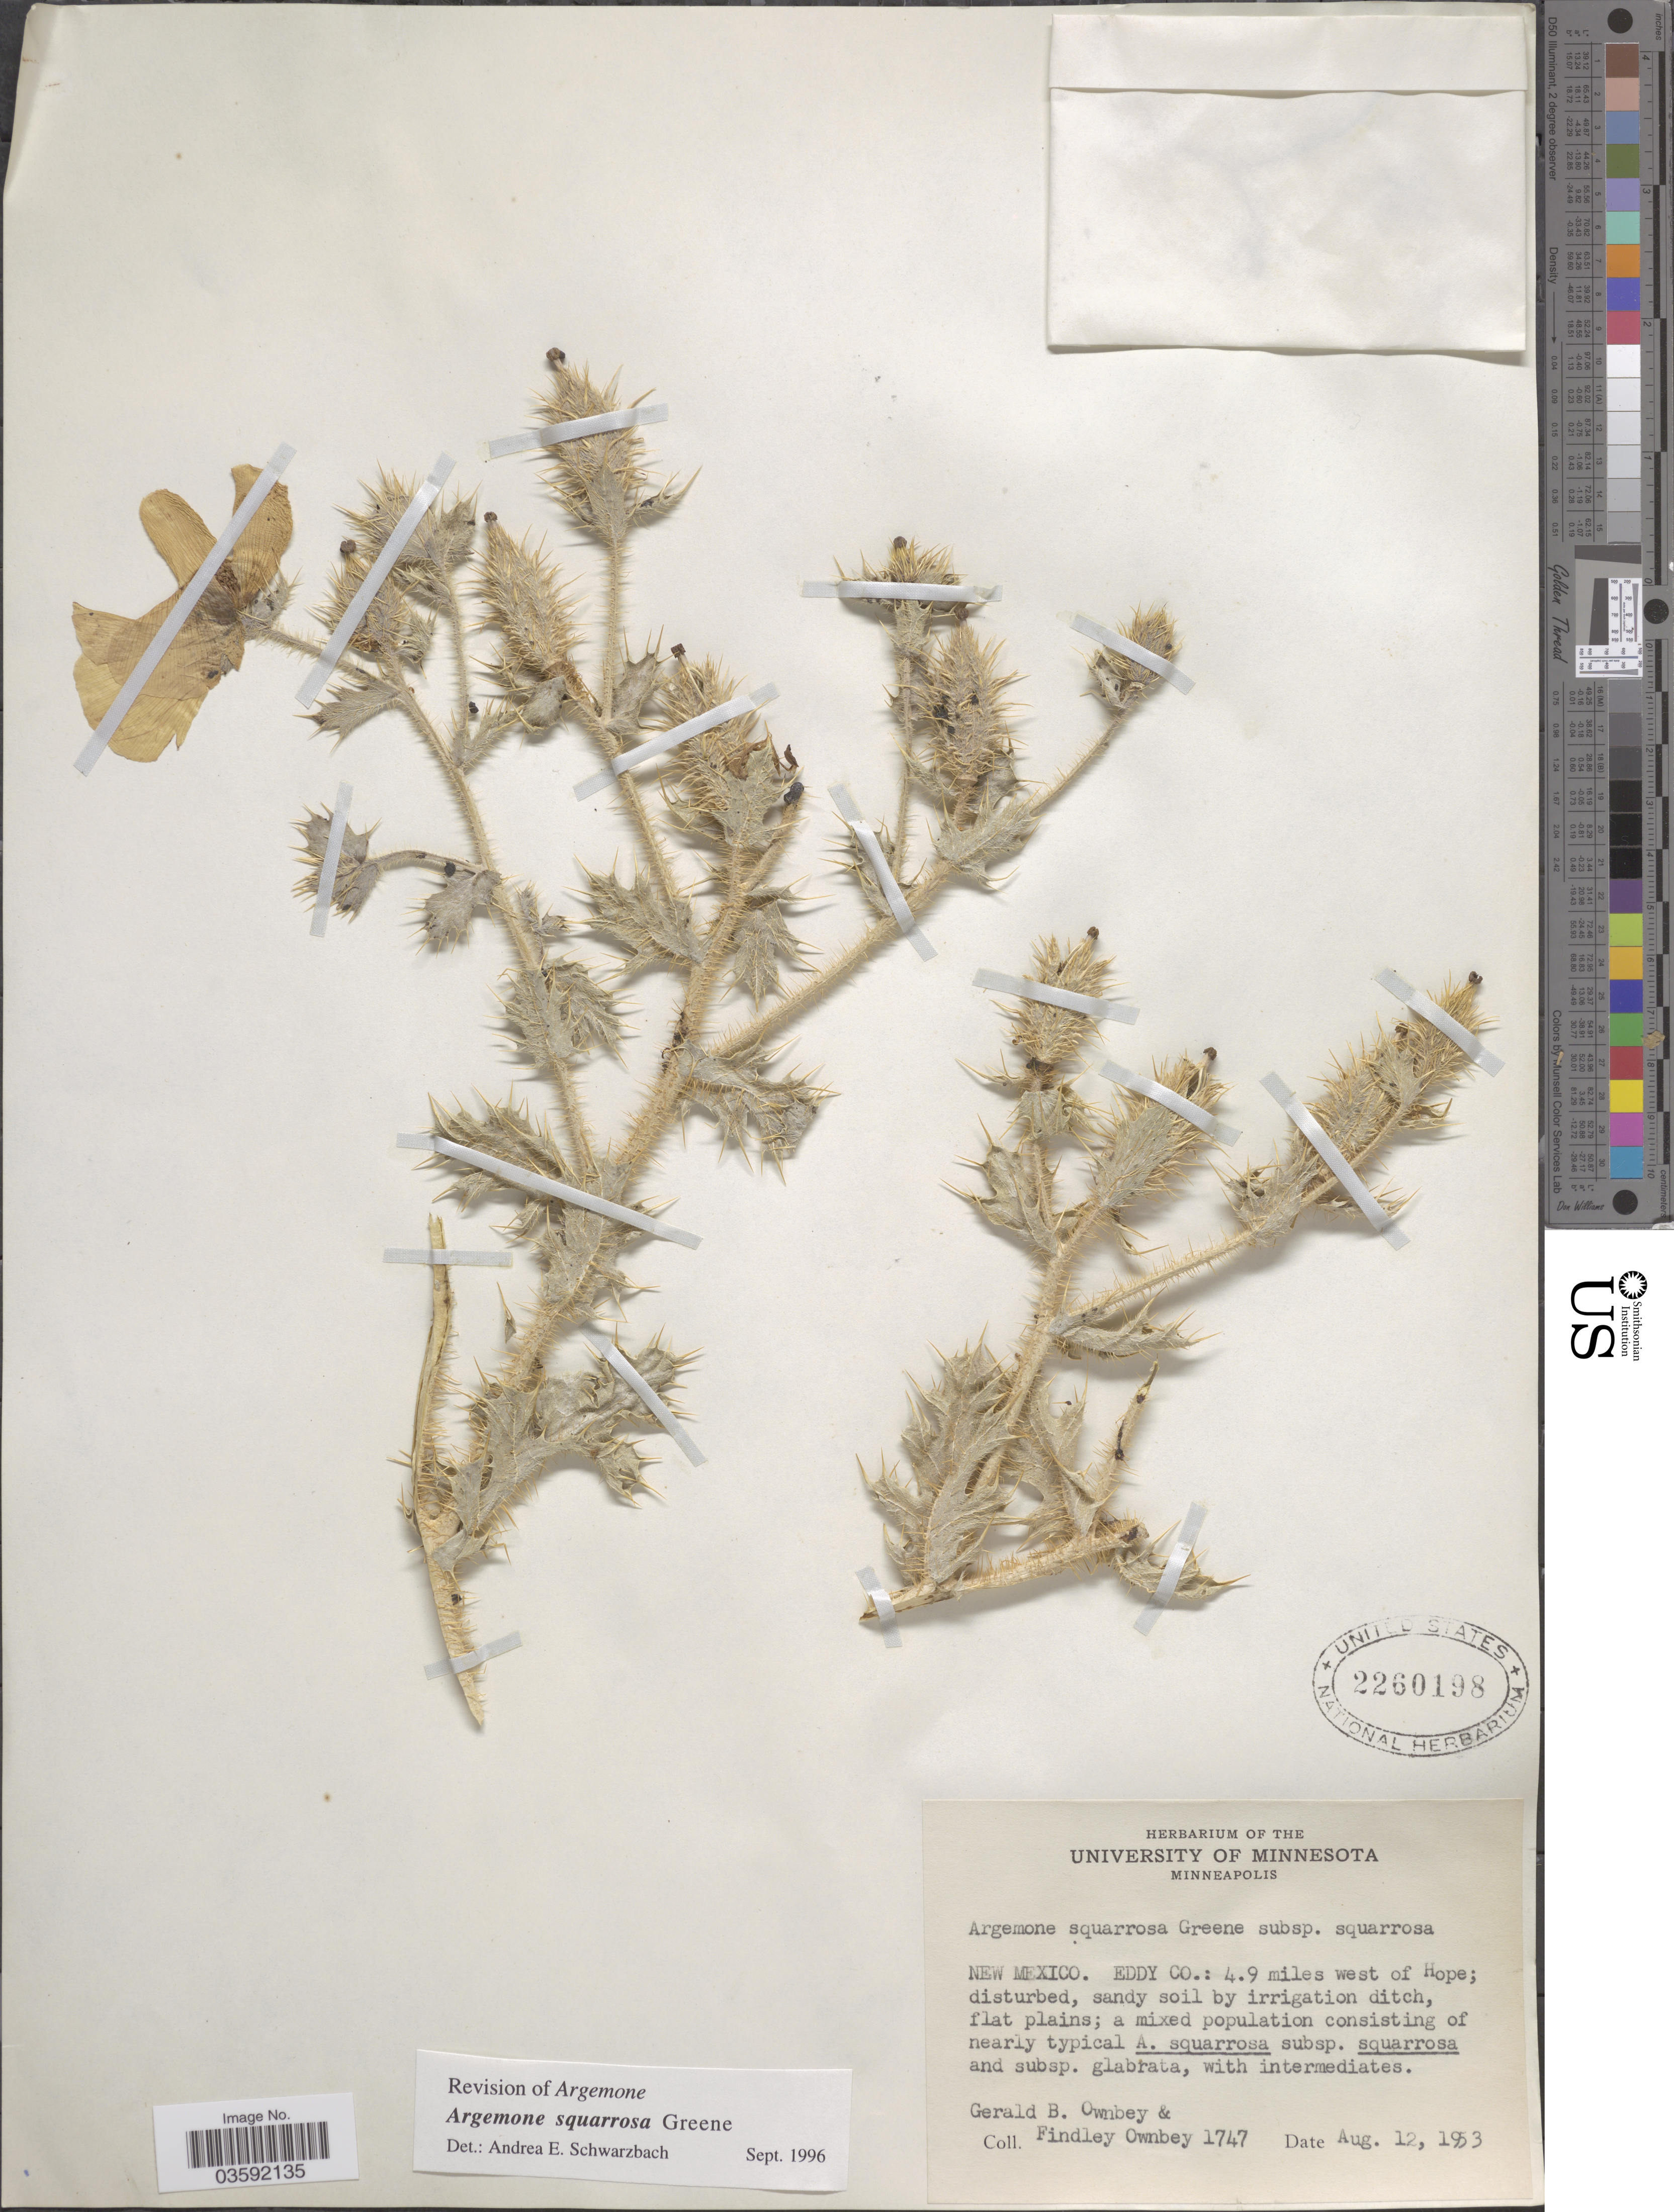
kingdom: Plantae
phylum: Tracheophyta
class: Magnoliopsida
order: Ranunculales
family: Papaveraceae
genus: Argemone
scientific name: Argemone squarrosa subsp. squarrosa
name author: Greene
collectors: G. B. Ownbey & F. Ownbey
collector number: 1747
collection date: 1953-08-12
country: United States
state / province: New Mexico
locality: Eddy Co.: 4.9 miles west of Hope.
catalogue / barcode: US 2260198